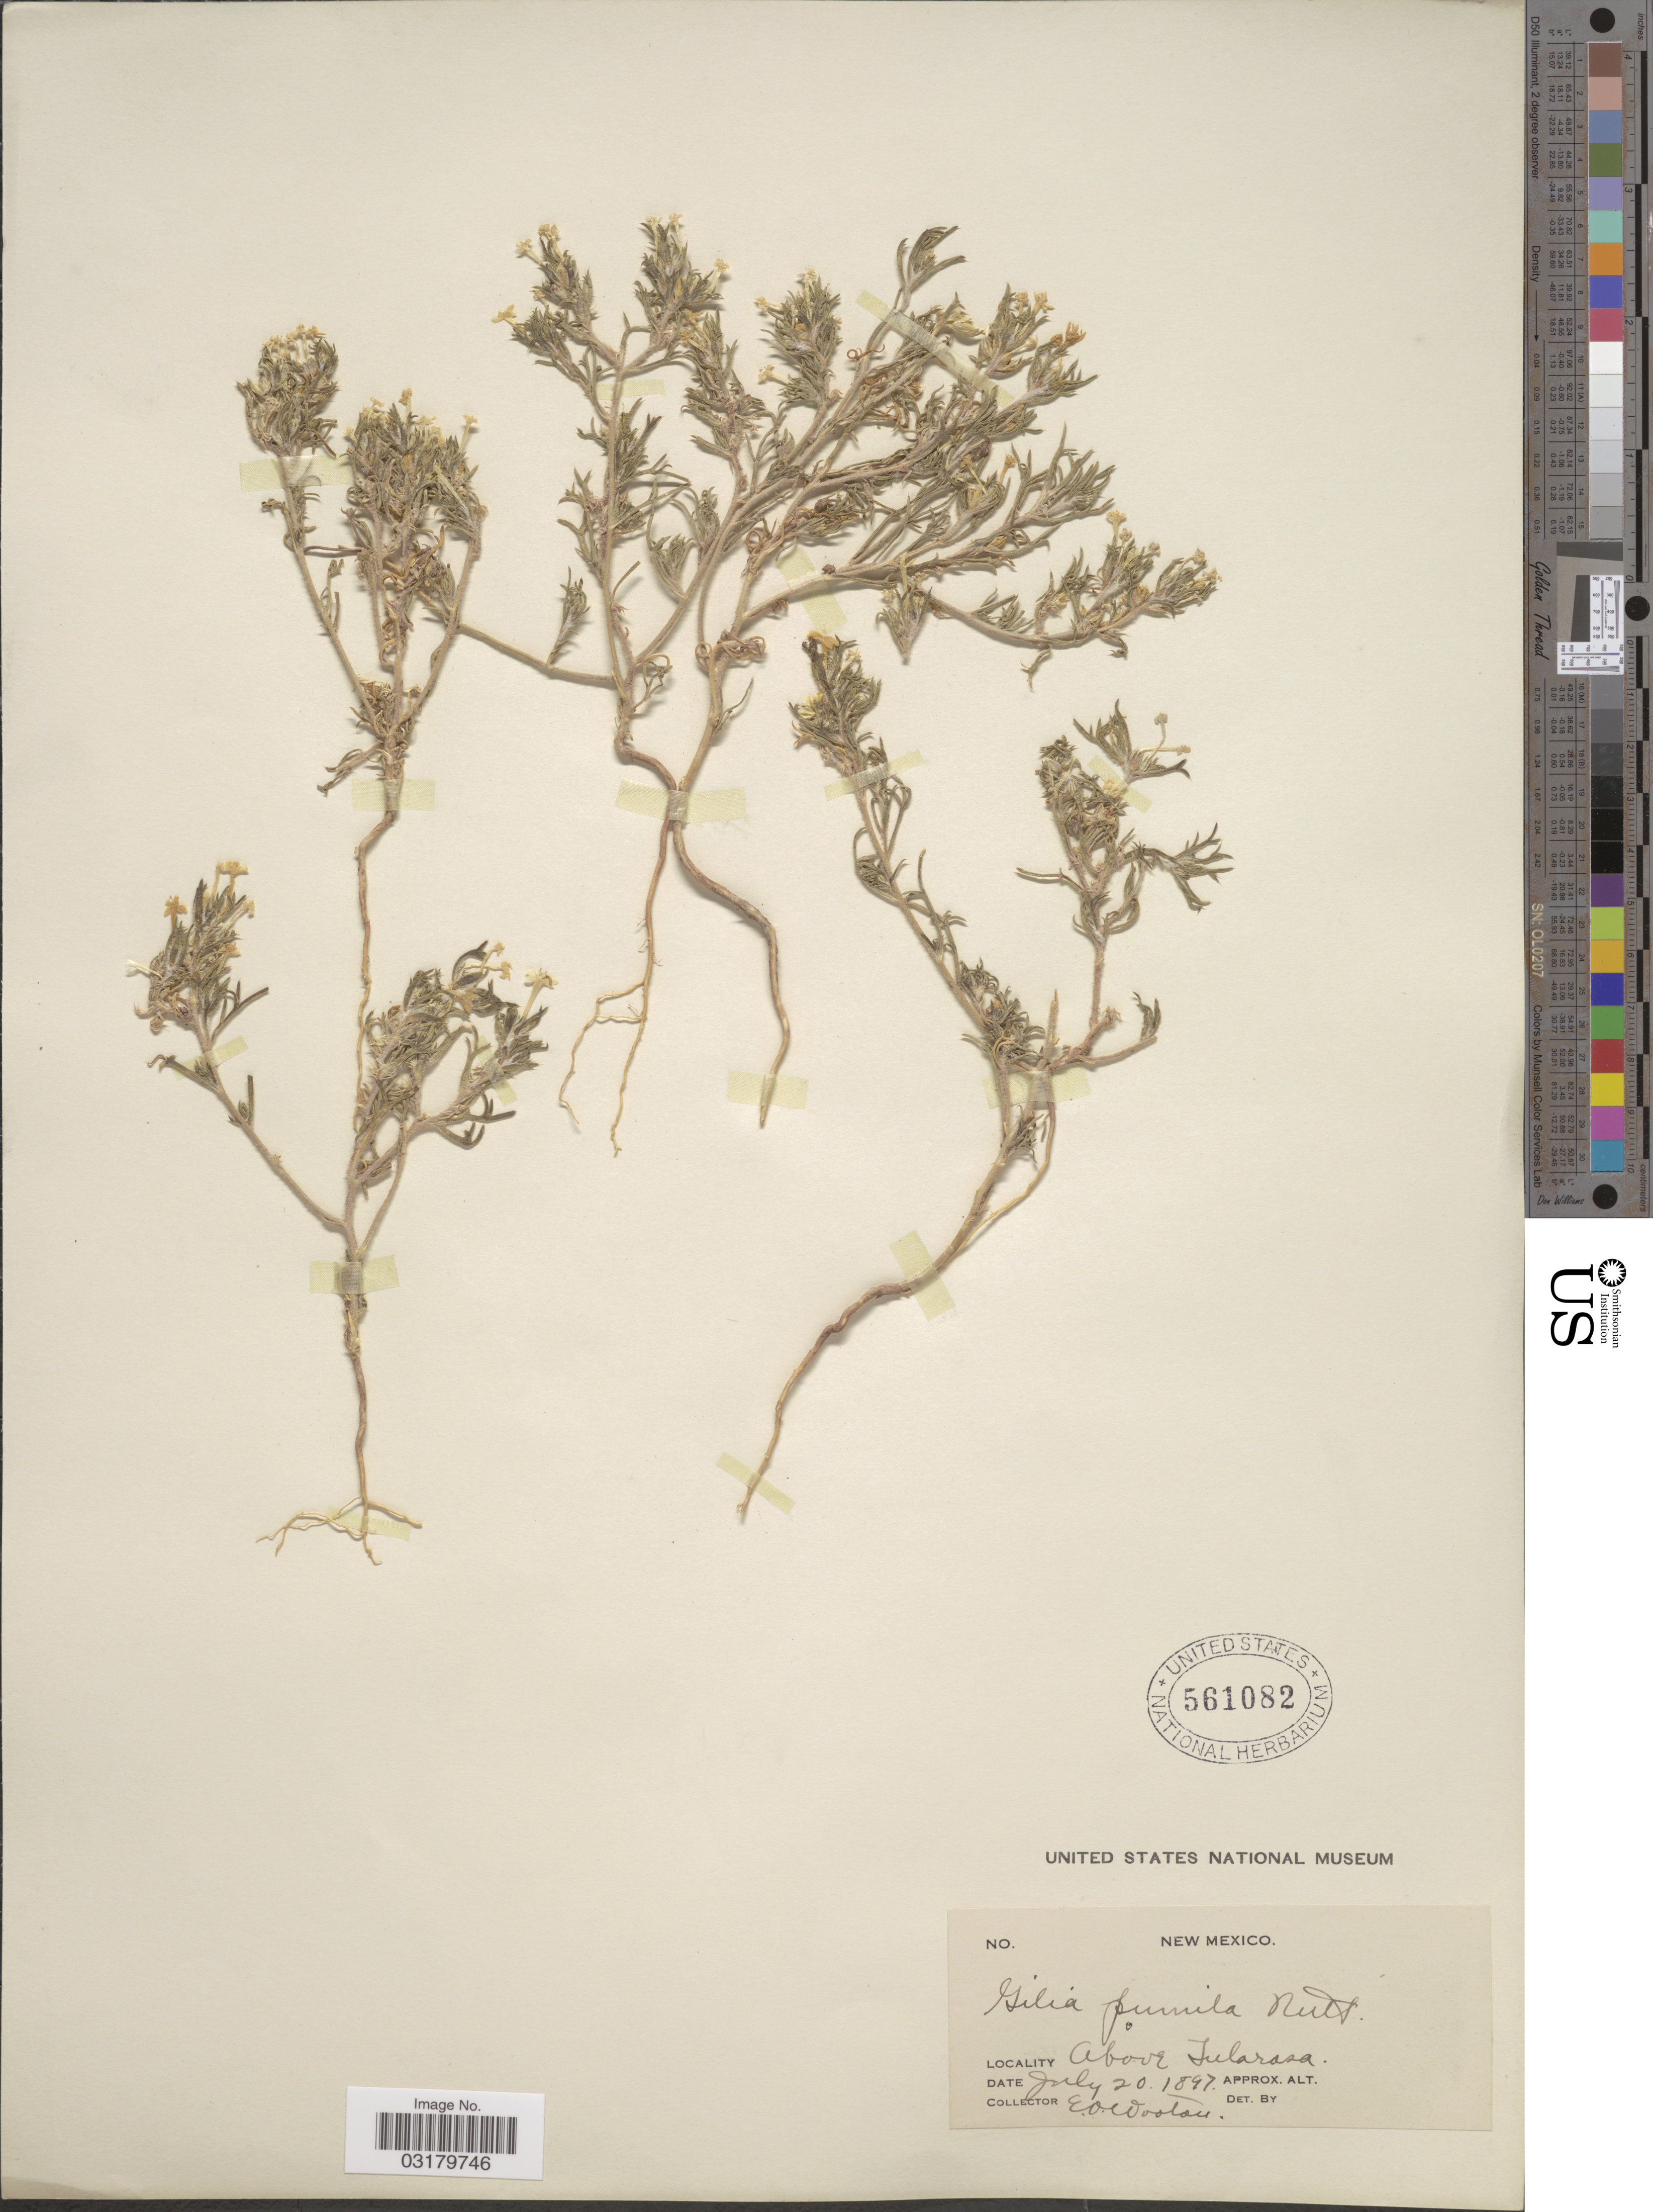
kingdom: Plantae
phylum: Tracheophyta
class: Magnoliopsida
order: Ericales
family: Polemoniaceae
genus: Ipomopsis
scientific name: Ipomopsis pumila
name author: (Nutt.) V.E. Grant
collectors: E. O. Wooton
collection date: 1897-07-20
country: United States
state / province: New Mexico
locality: Above Tularosa.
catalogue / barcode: US 561082